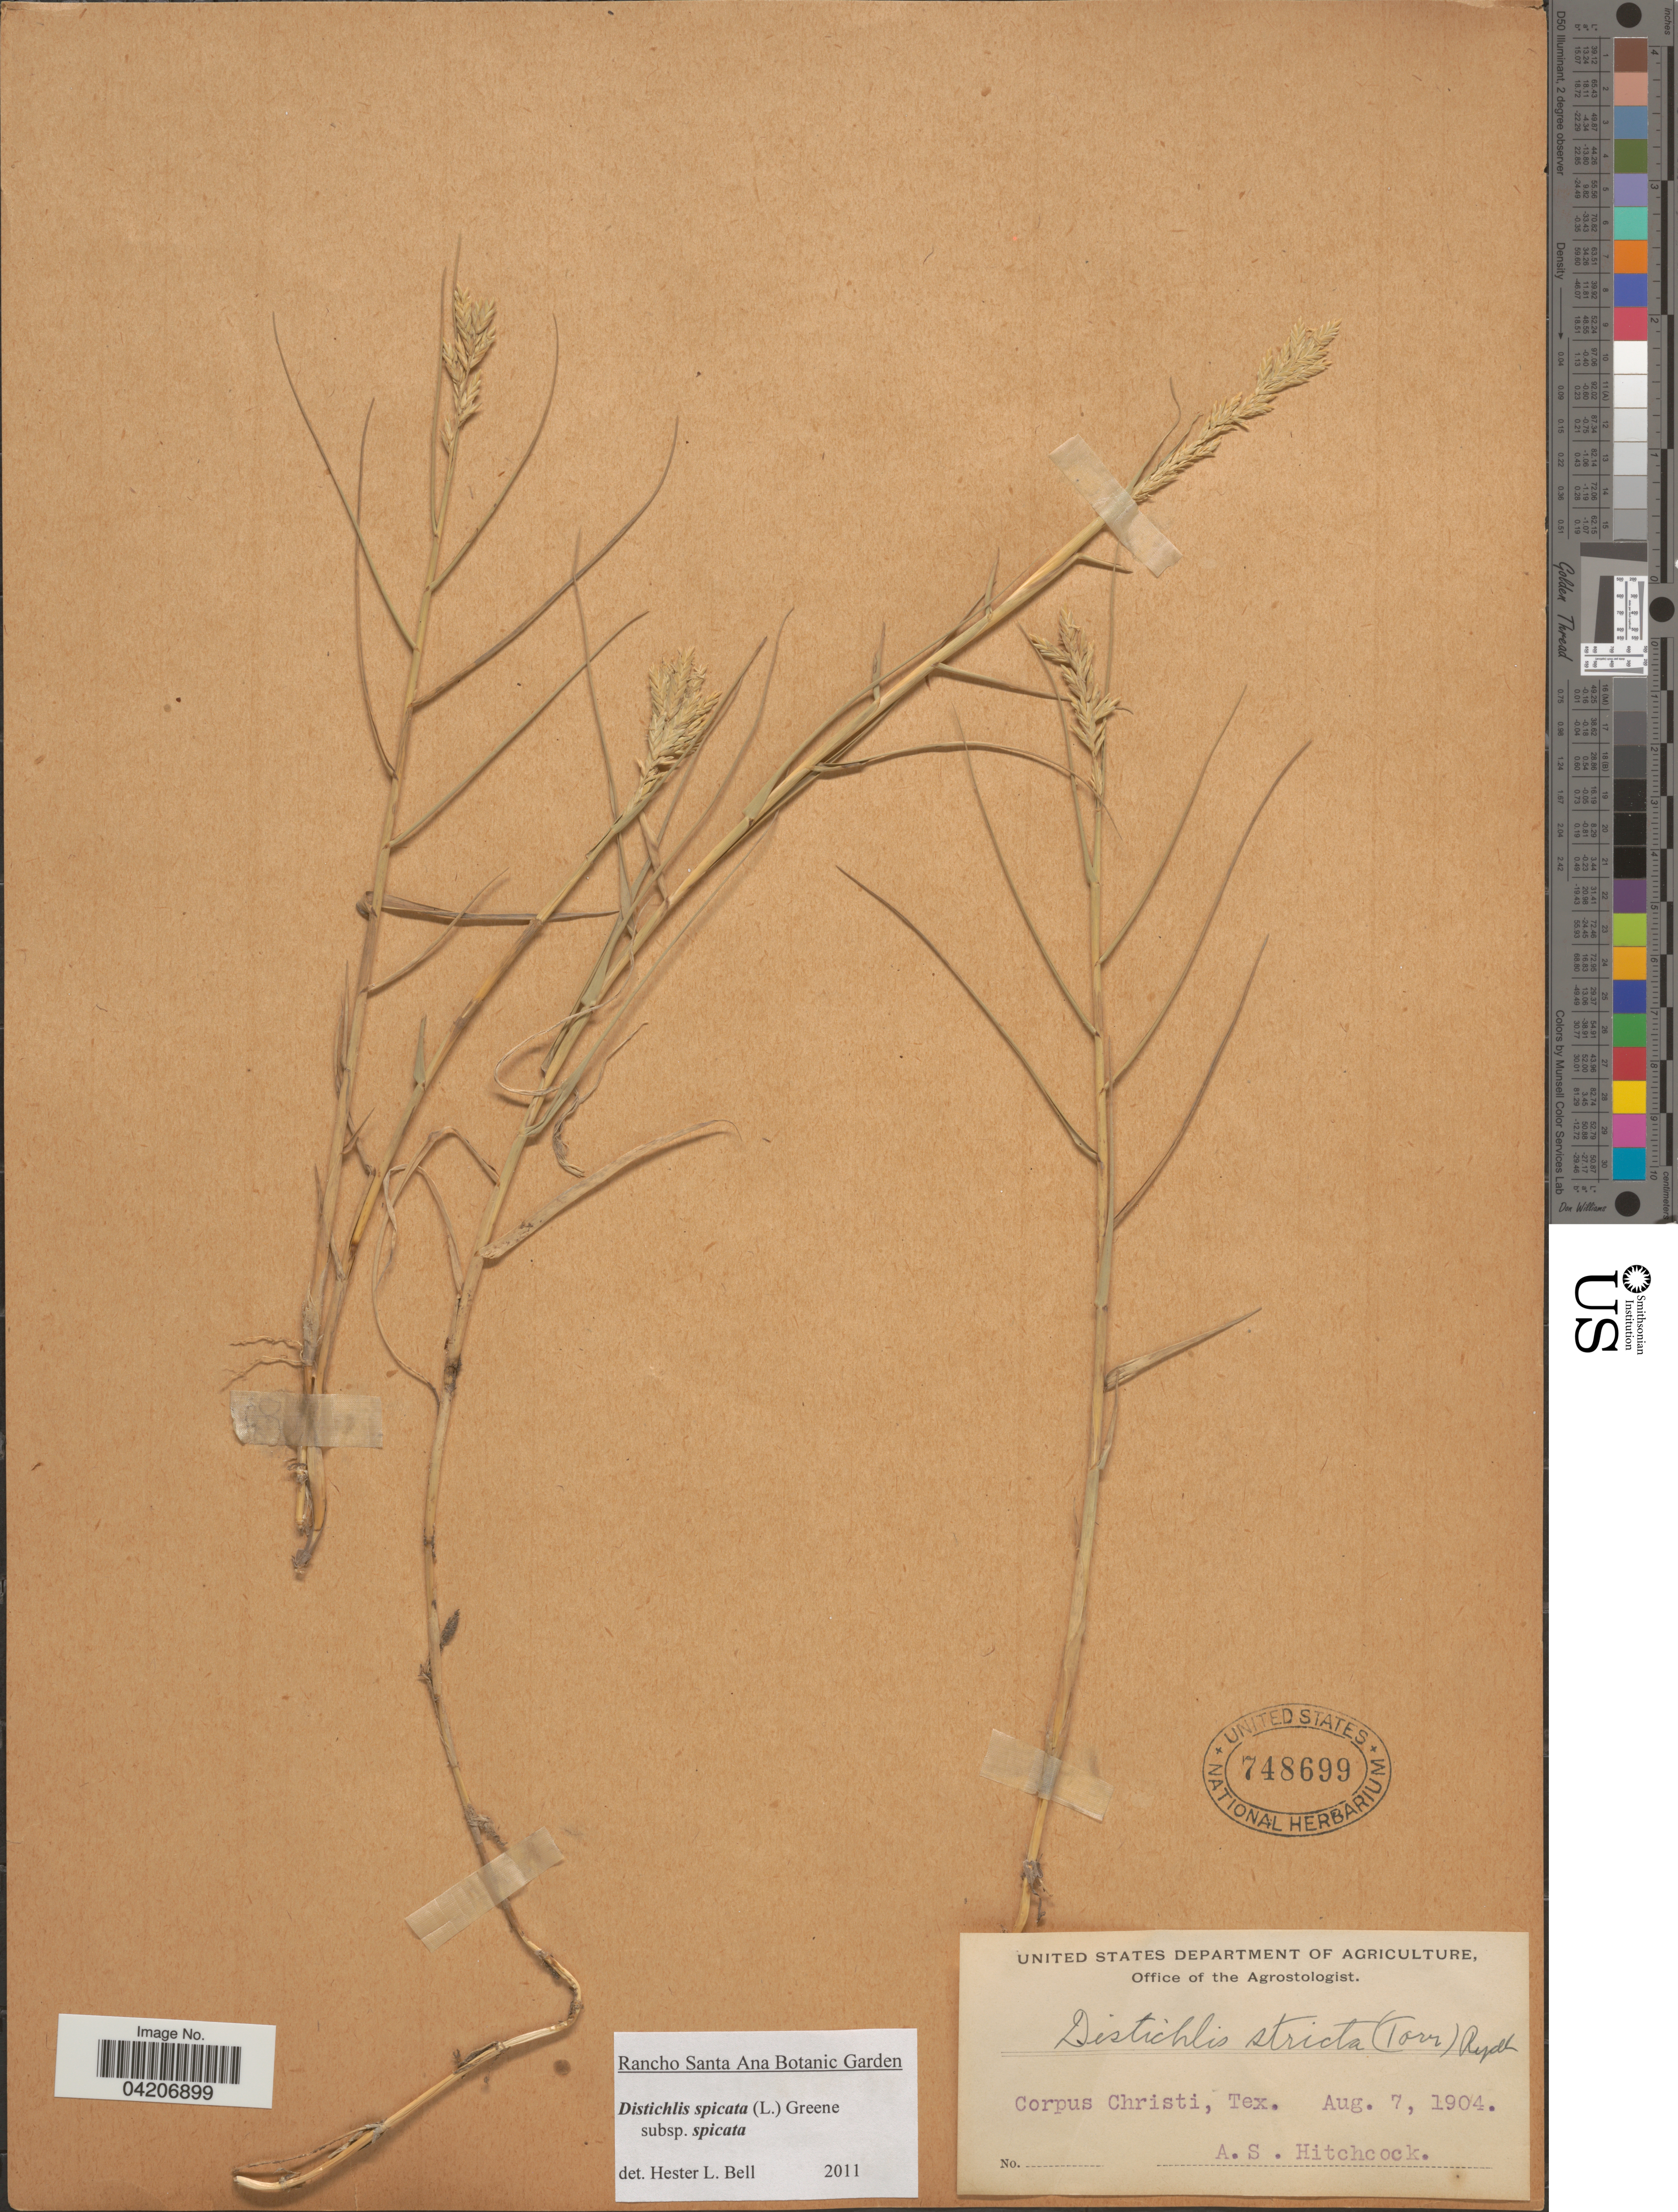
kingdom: Plantae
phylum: Tracheophyta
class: Liliopsida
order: Poales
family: Poaceae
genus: Distichlis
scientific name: Distichlis spicata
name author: (L.) Greene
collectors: A. S. Hitchcock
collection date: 1904-08-07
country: United States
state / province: Texas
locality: Corpus Christi.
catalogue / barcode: US 748699